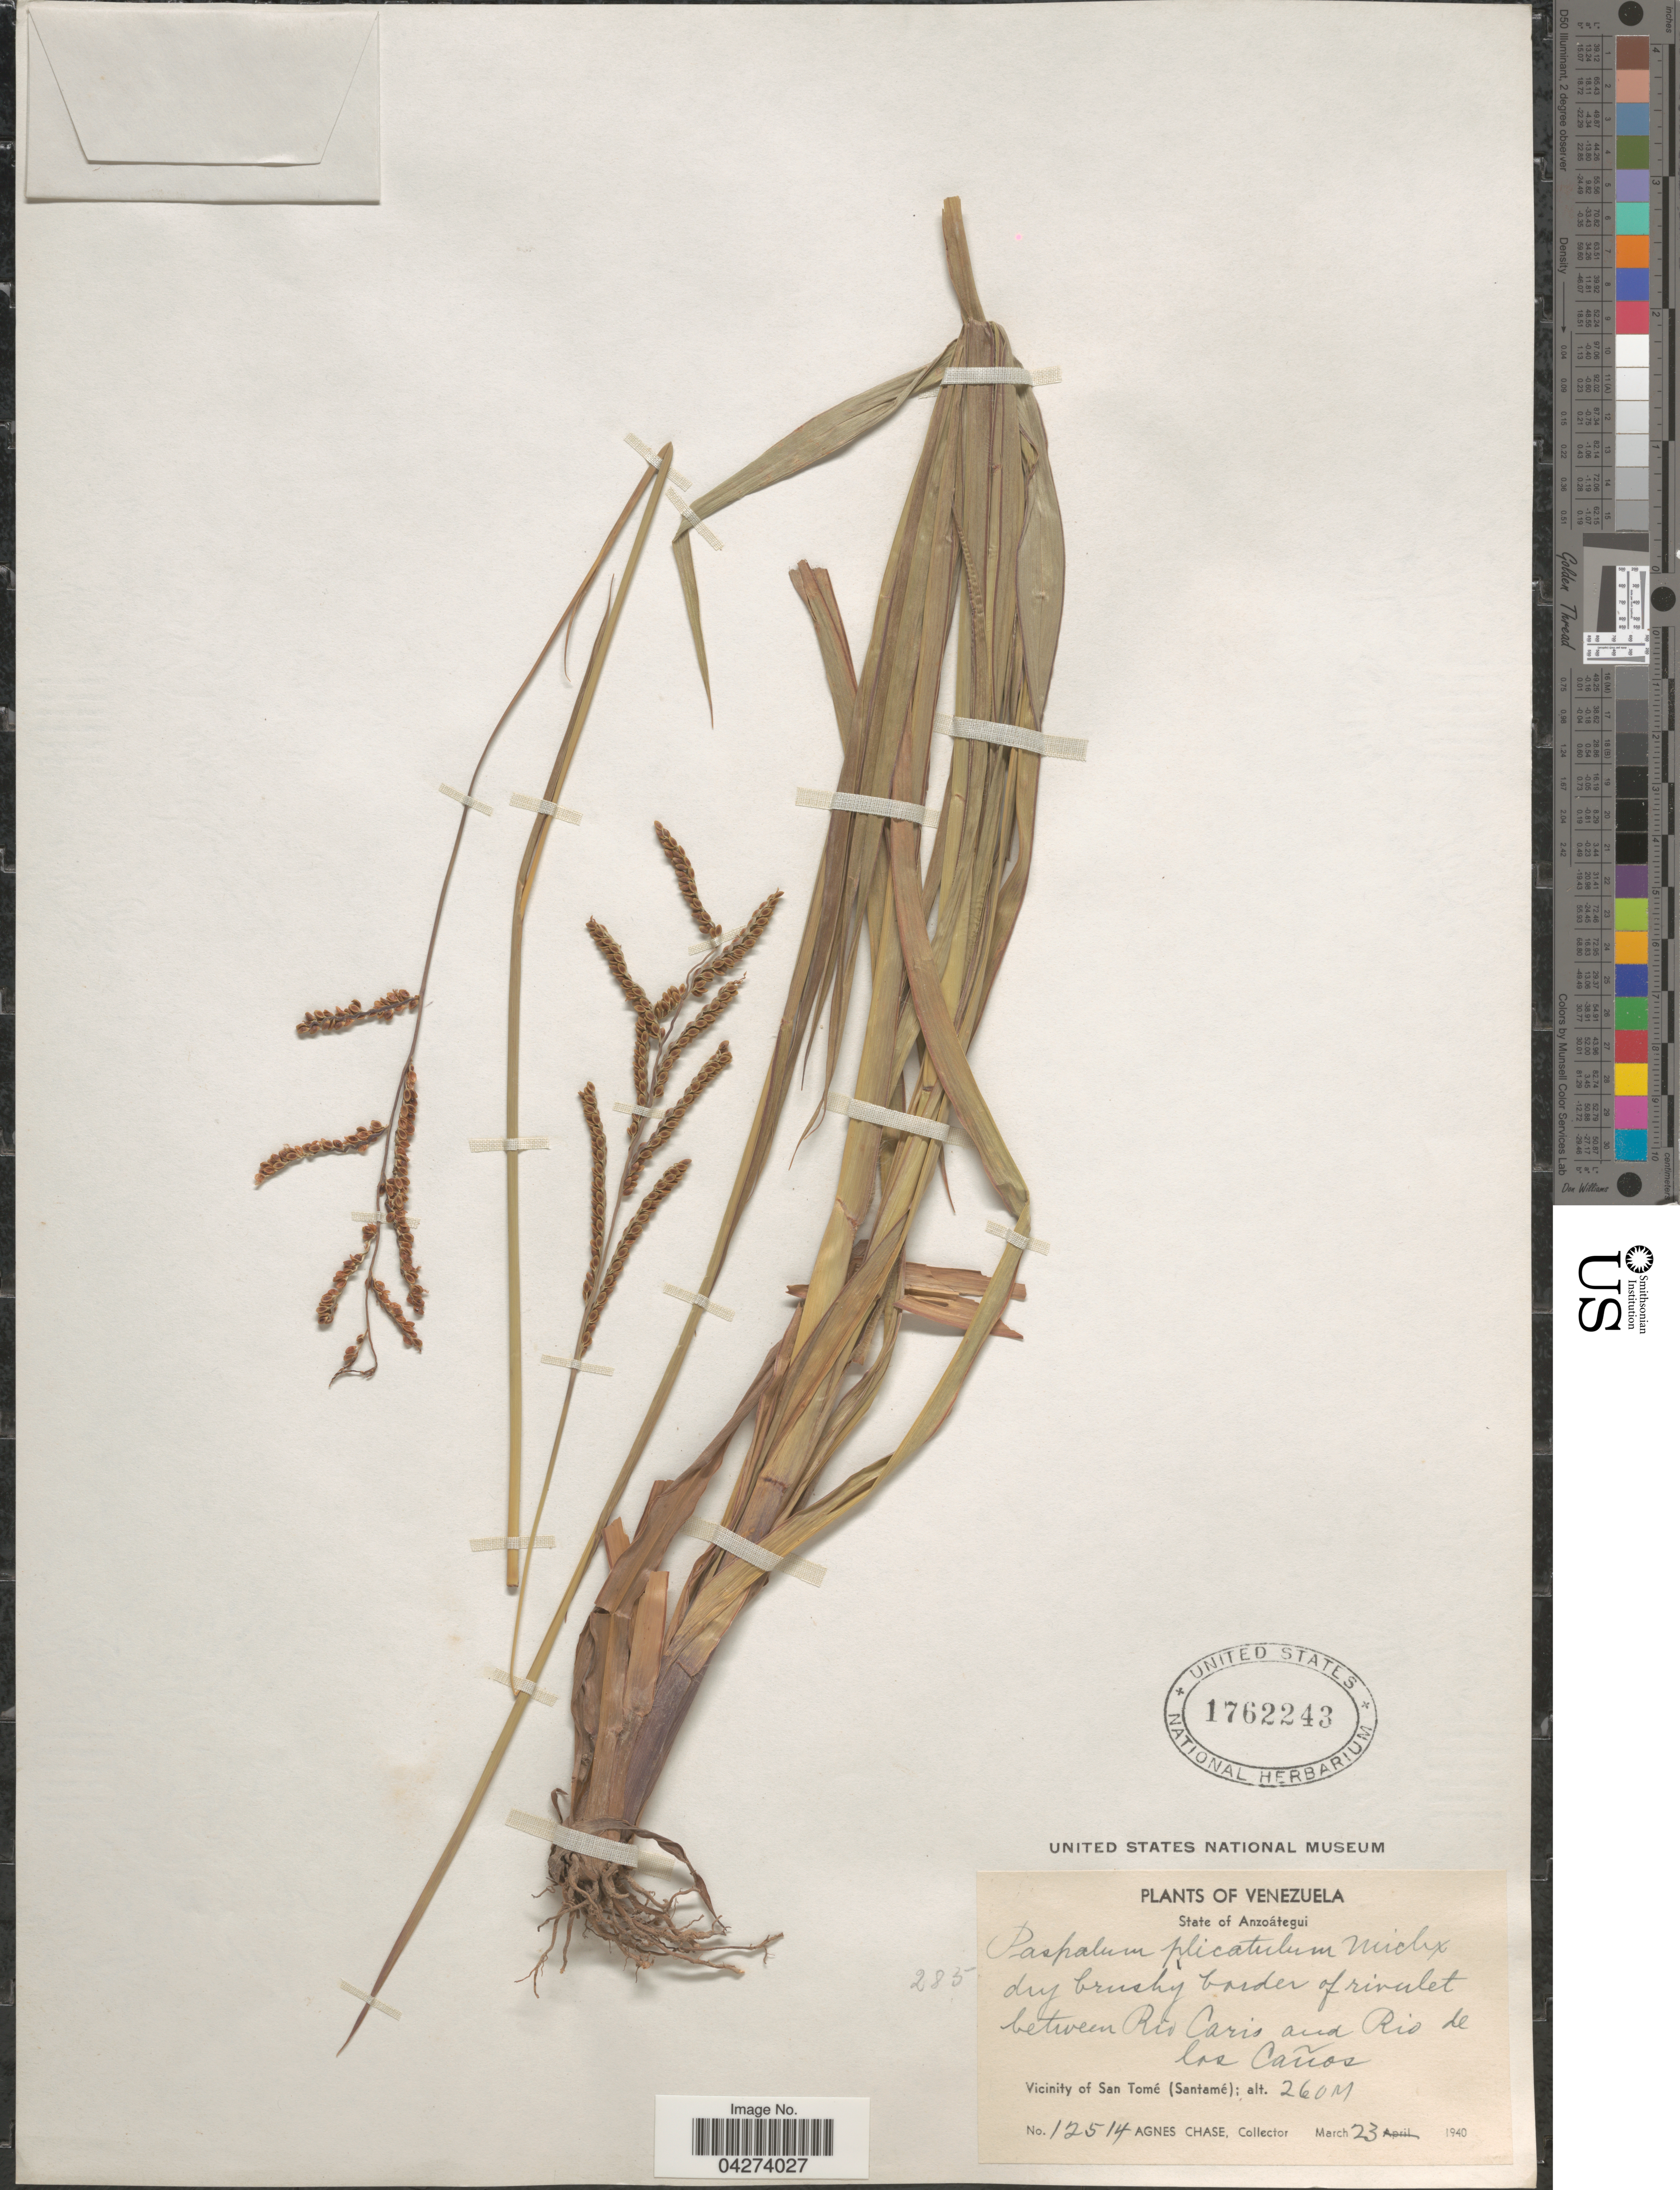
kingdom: Plantae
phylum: Tracheophyta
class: Liliopsida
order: Poales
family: Poaceae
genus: Paspalum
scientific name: Paspalum plicatulum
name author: Michx.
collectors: A. Chase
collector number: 12514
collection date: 1940-03-23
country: Venezuela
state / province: Anzoategui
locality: Dry brushy border of rivulet between Rio Caris and Rio de los Caños. Vicinity of San Tomé (Santamé).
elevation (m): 260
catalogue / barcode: US 1762243